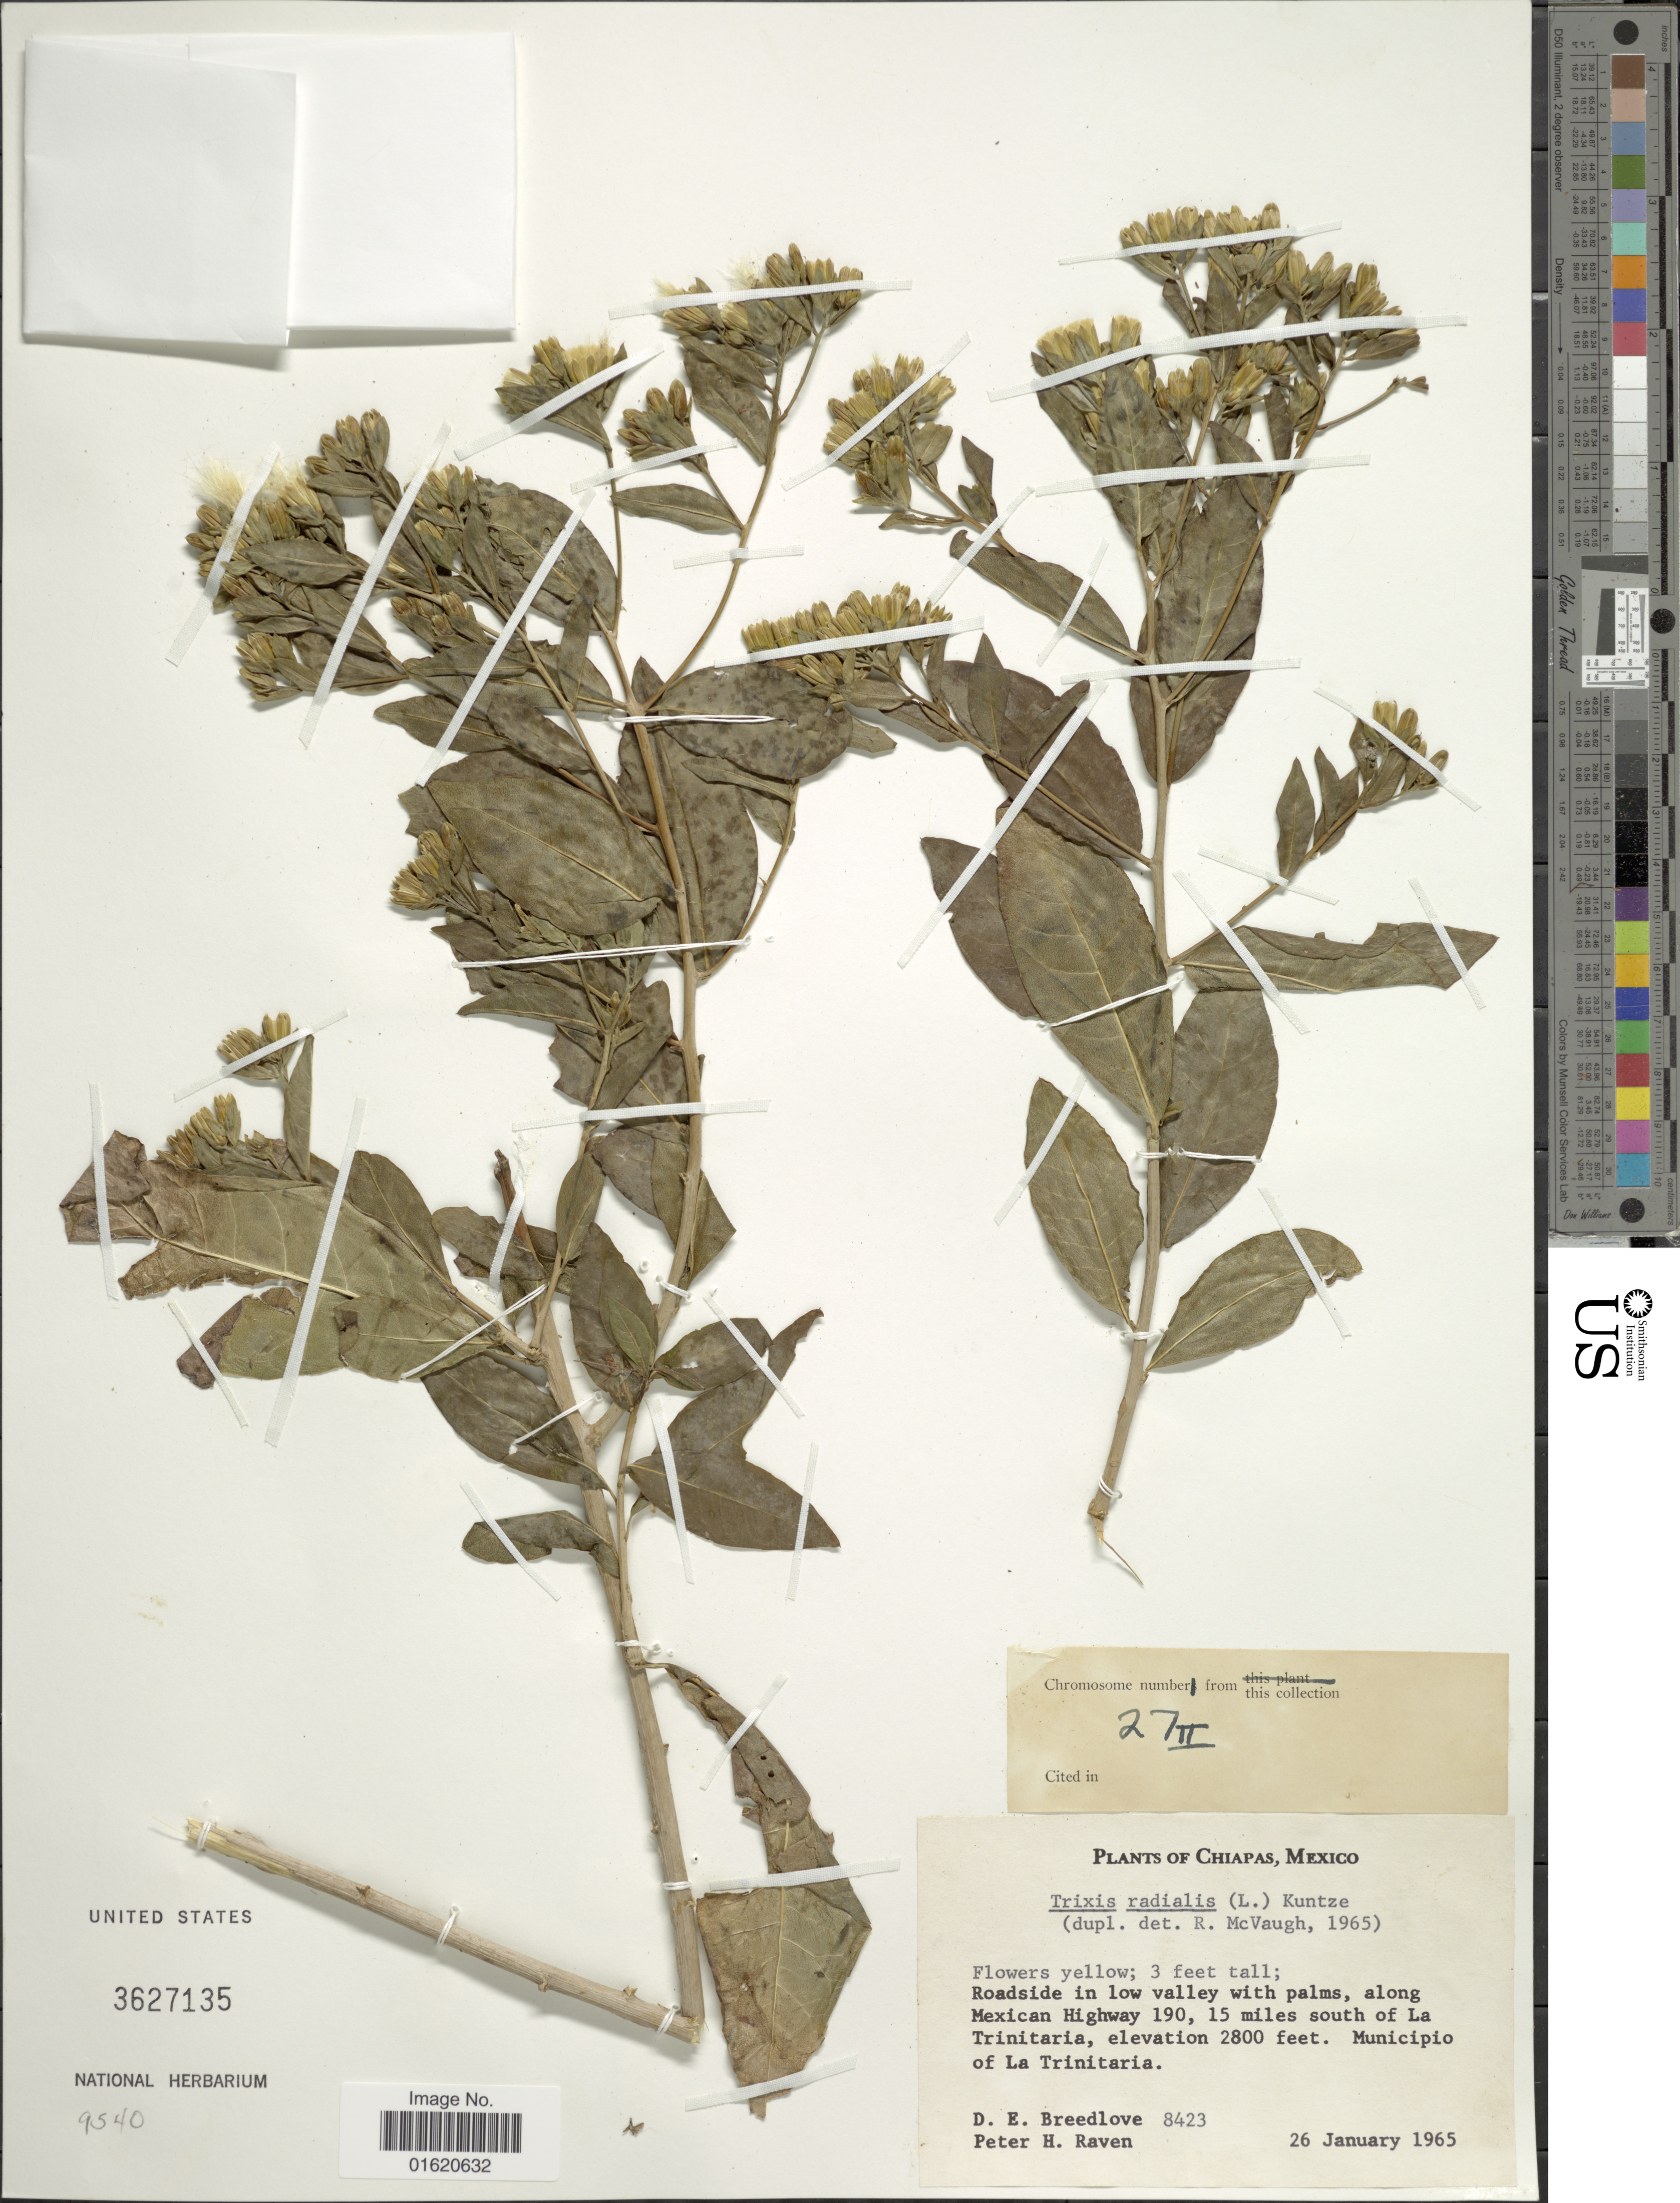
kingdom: Plantae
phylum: Tracheophyta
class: Magnoliopsida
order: Asterales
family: Asteraceae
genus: Trixis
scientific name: Trixis inula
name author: Crantz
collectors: D. E. Breedlove & P. Raven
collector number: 8423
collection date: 1965-01-26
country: Mexico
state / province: Chiapas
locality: Roadside in low valley with palms, along Mexican Highway 190, 15 miles south of La Trinitaria, Municipio of La Trinitaria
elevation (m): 853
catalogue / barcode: US 3627135